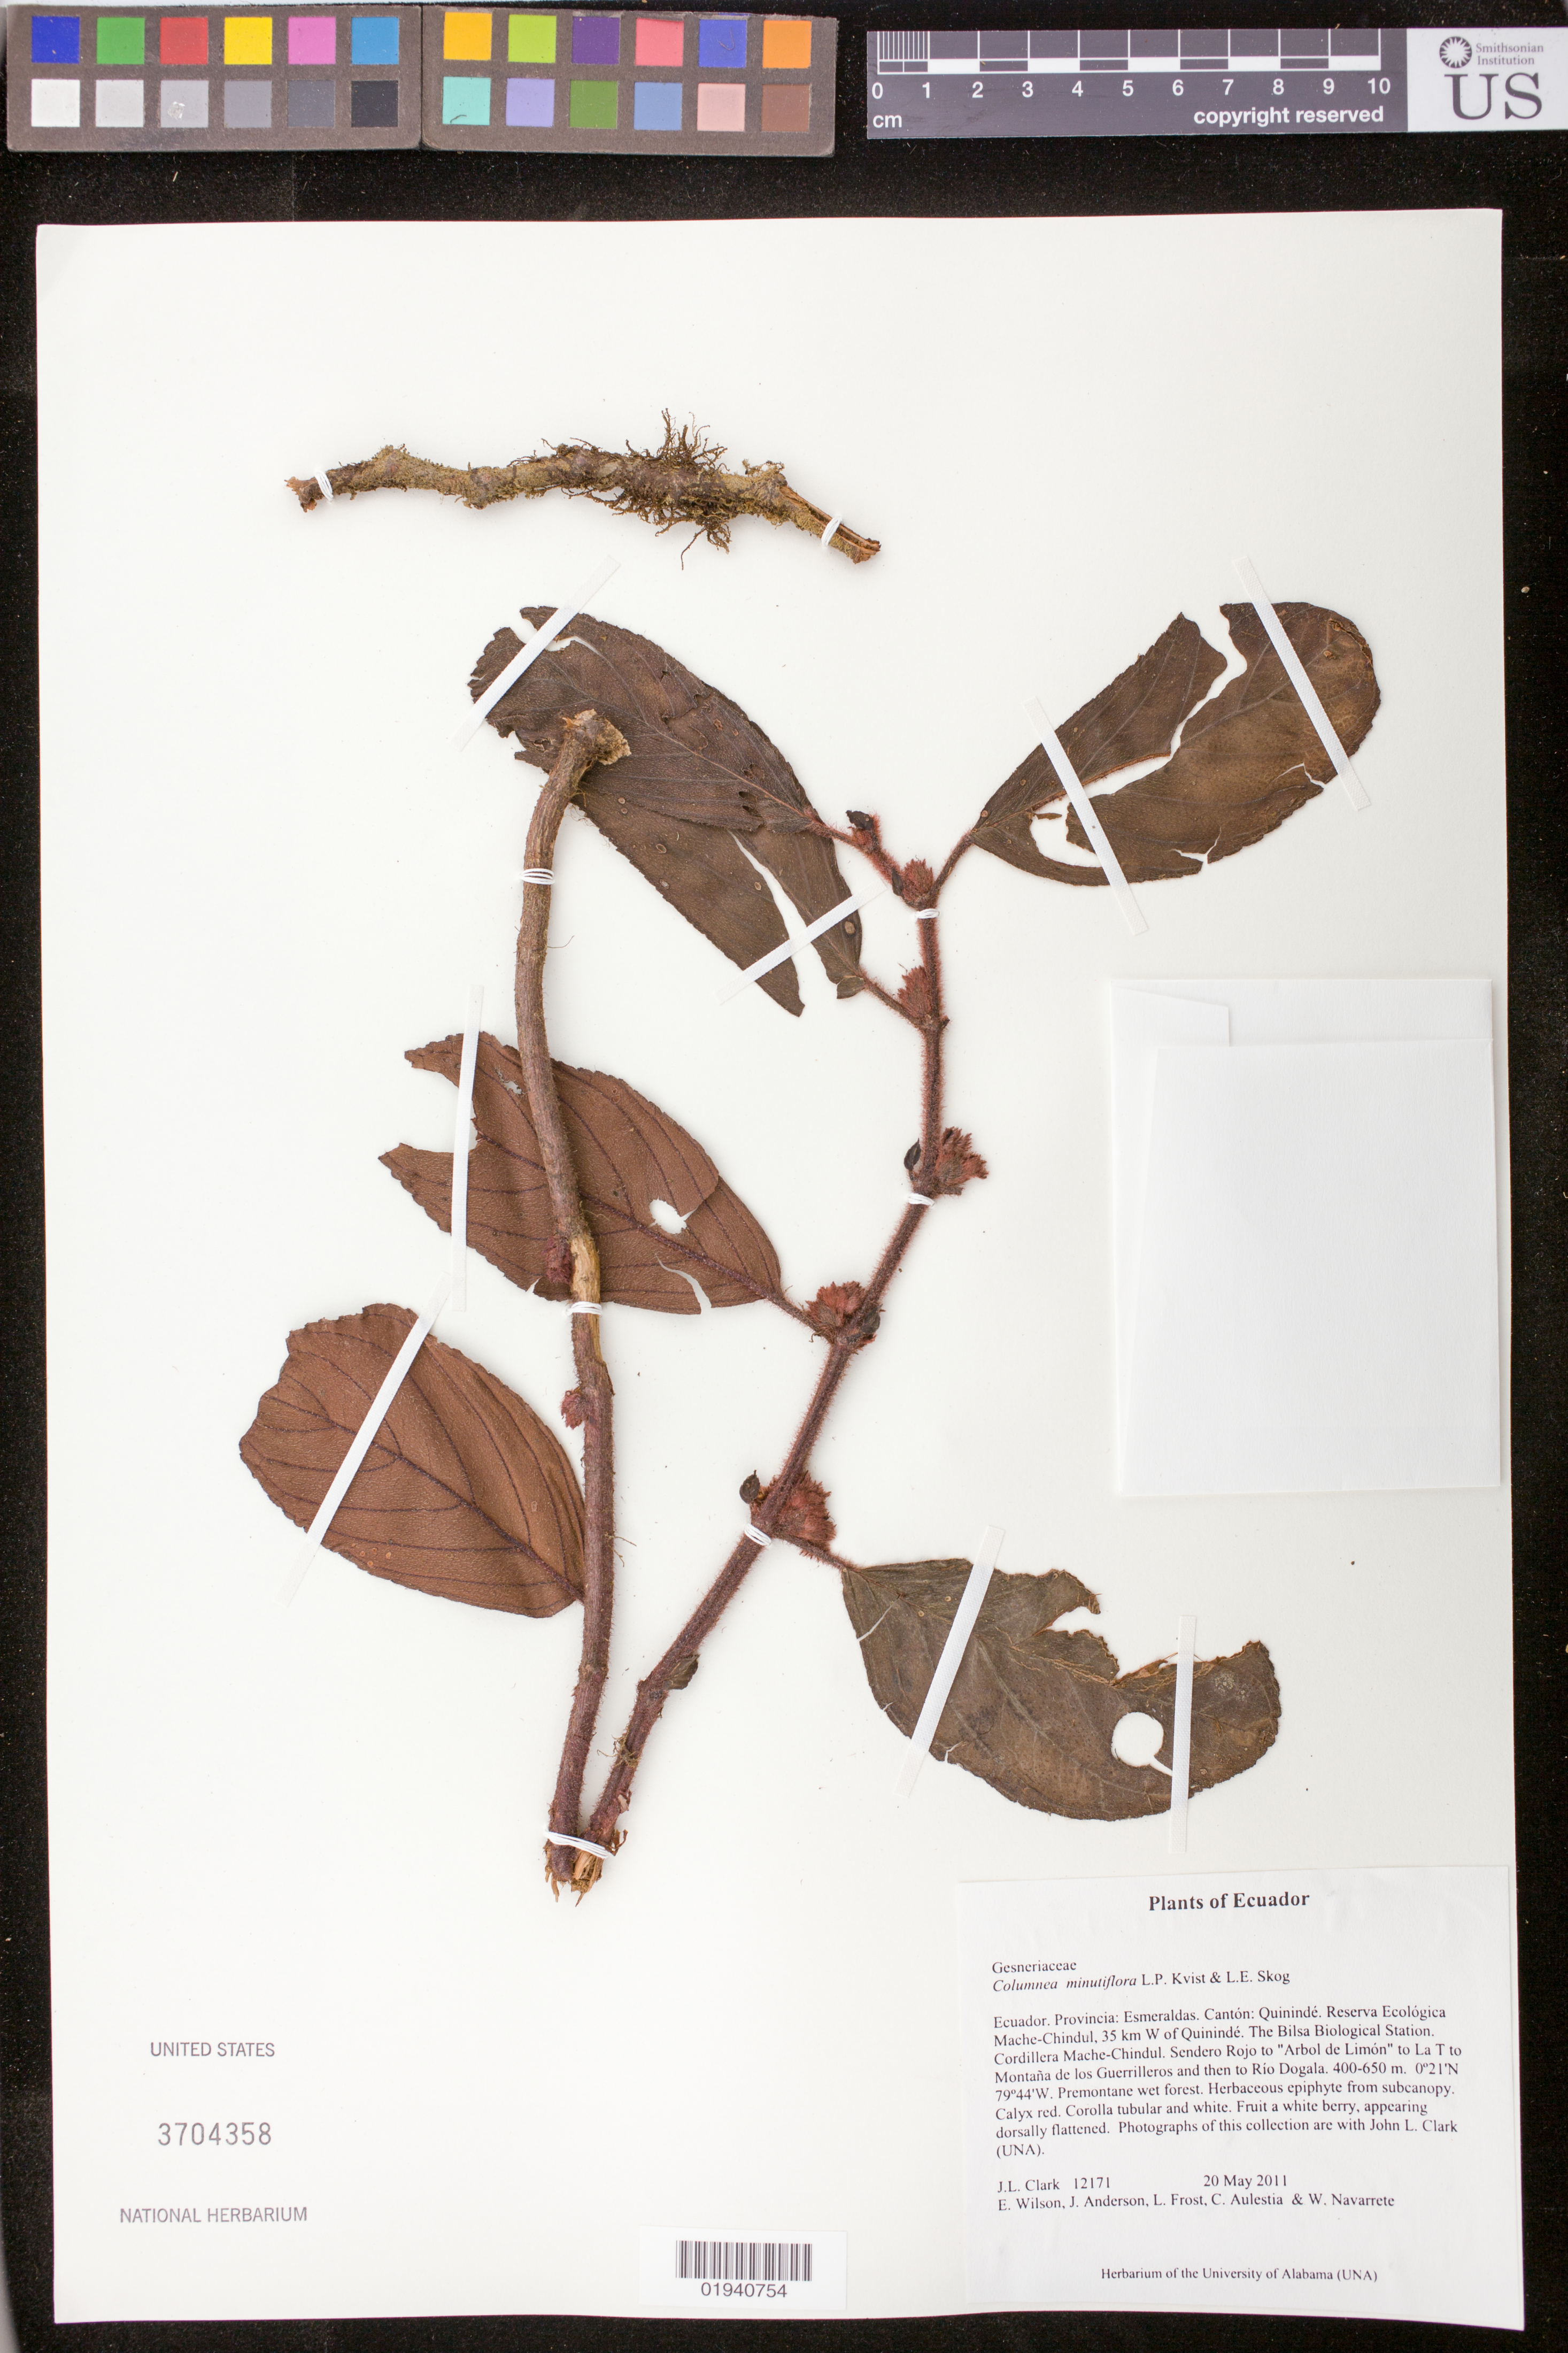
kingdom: Plantae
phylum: Tracheophyta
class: Magnoliopsida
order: Lamiales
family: Gesneriaceae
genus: Columnea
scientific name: Columnea minutiflora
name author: L.P. Kvist & L.E. Skog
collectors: J. L. Clark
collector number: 12171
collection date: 2011-05-20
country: Ecuador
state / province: Esmeraldas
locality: Canton: Quininde, Reserva Ecologica Mache-Chindul, 35 km W of Quininde. Bilsa Biological Station. Cordillera Mache-Chindul. Sendero Rojo to "Arbol de Limon" to La T to Montana de los Guerrilleros and then to Rio Dogala.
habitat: Premontane wet forest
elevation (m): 400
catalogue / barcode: US 3704358